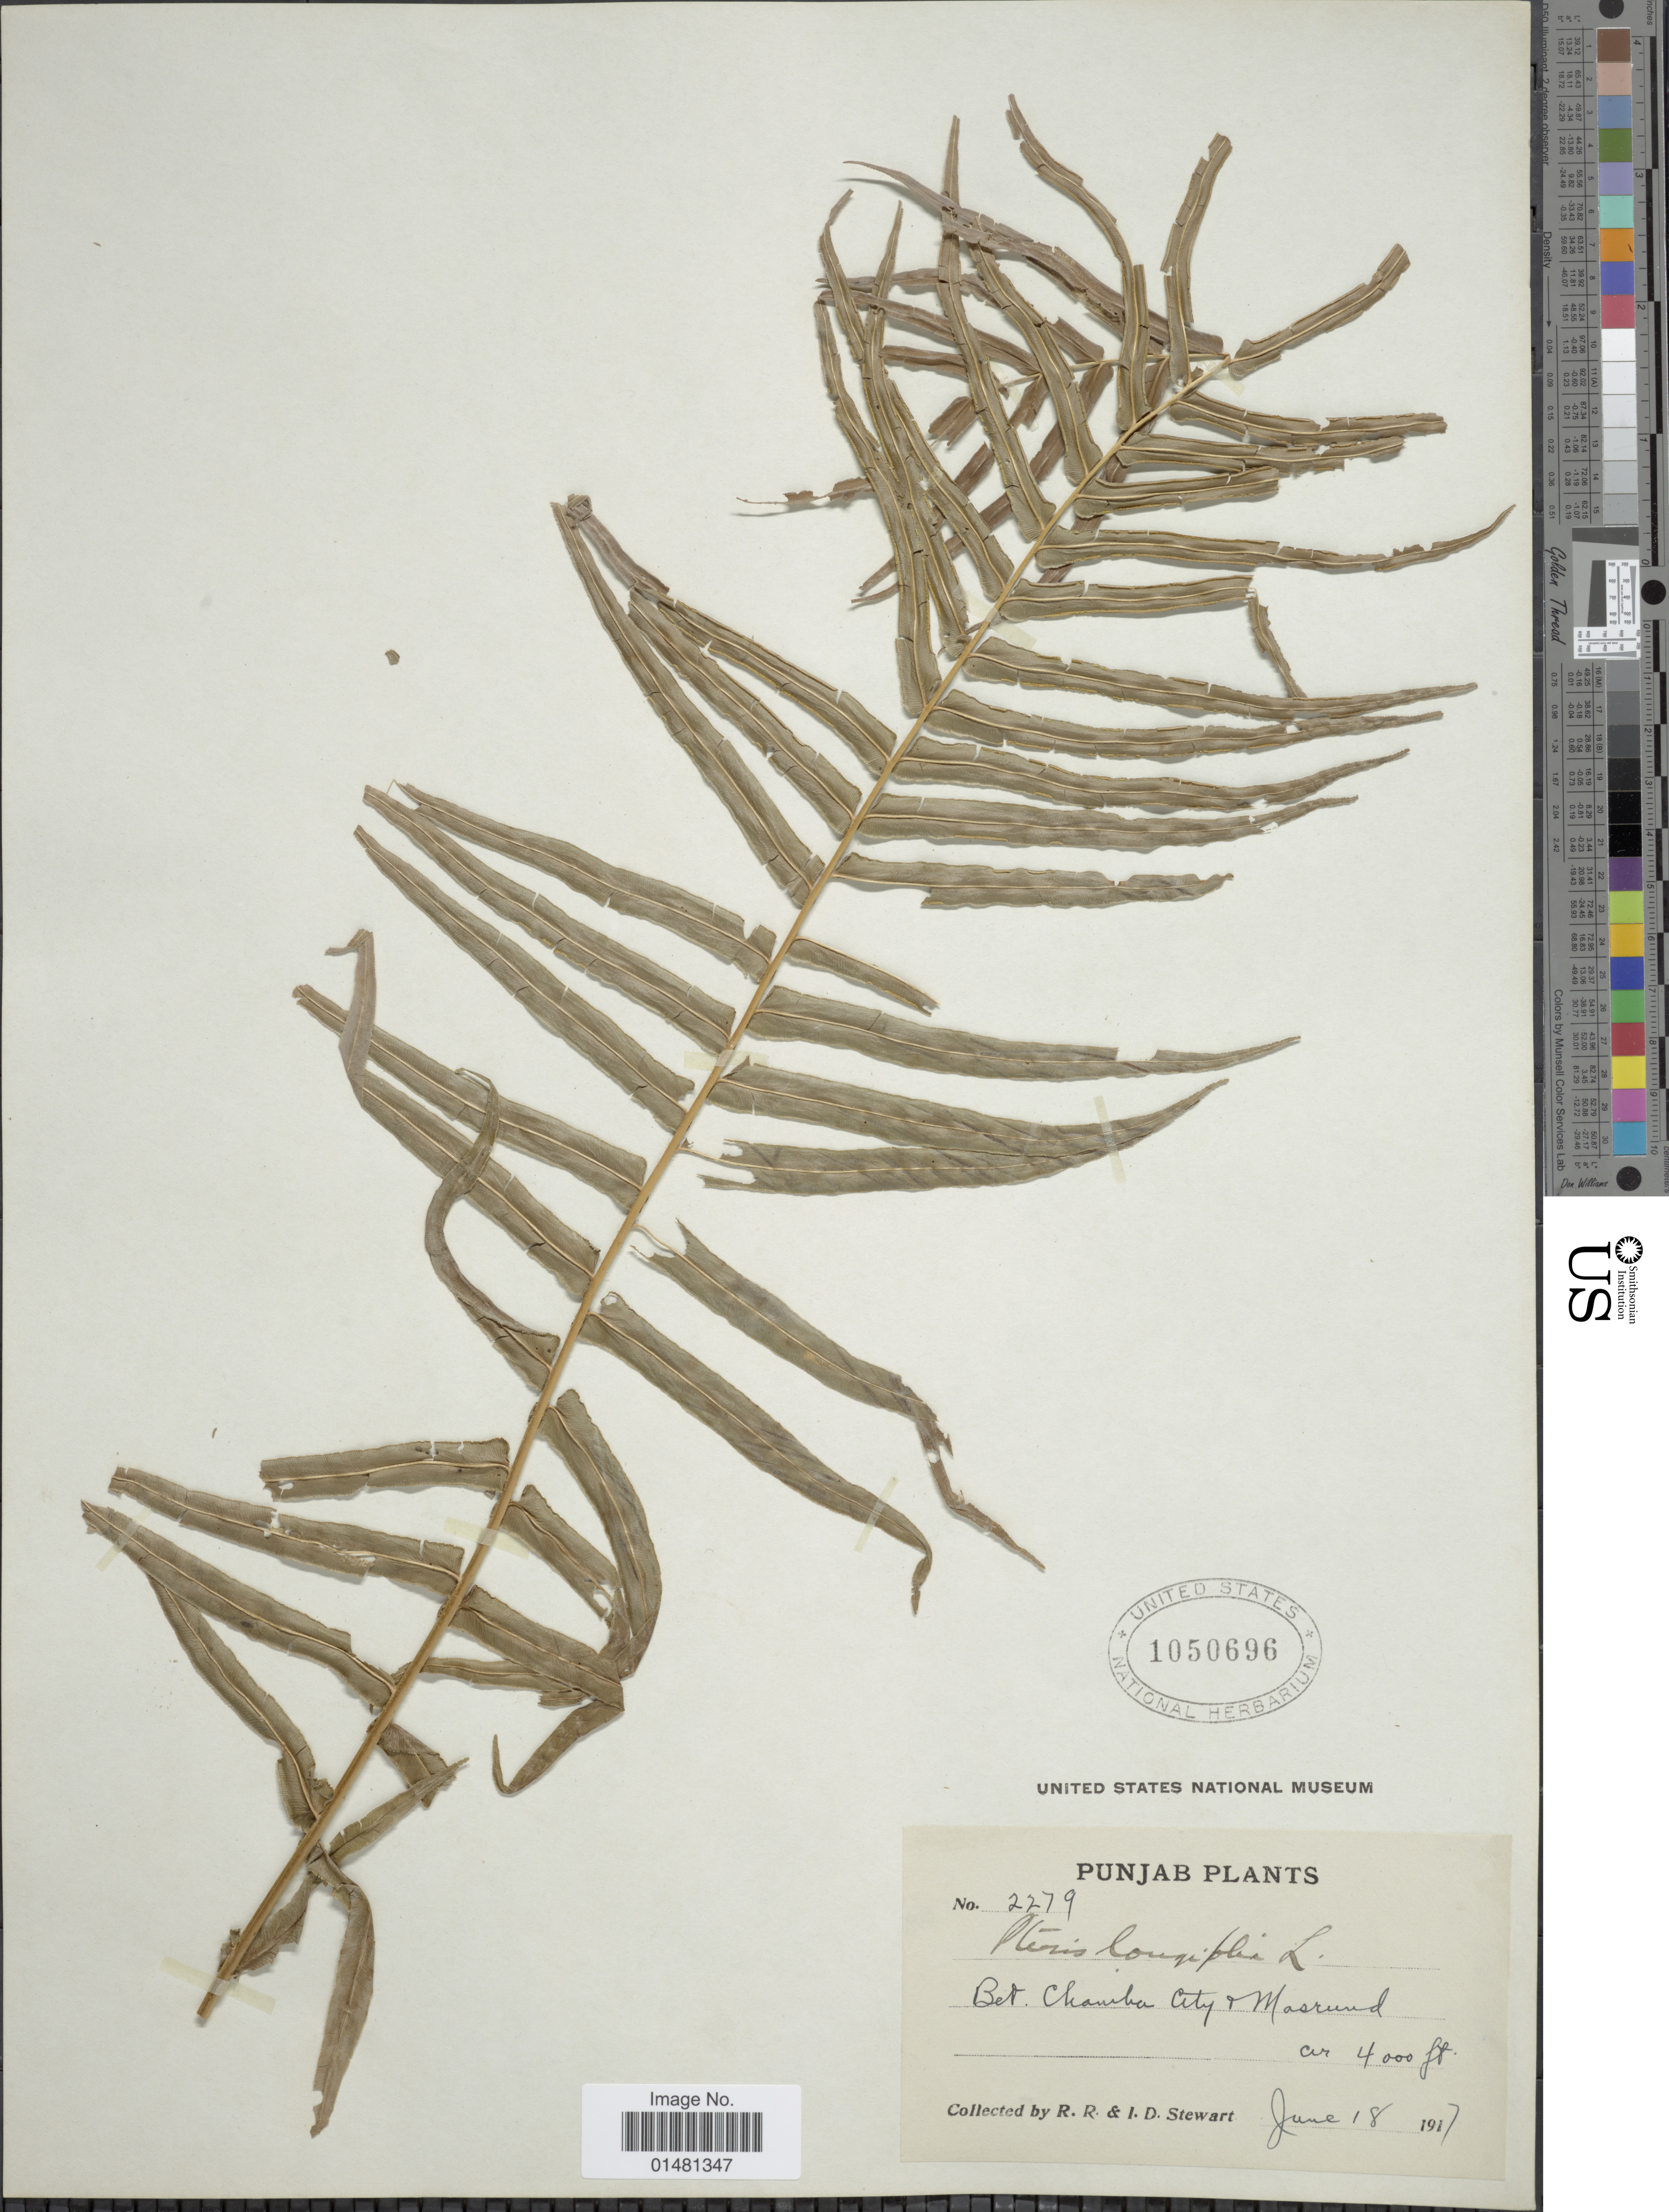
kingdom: Plantae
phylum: Tracheophyta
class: Polypodiopsida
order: Polypodiales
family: Pteridaceae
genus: Pteris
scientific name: Pteris vittata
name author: L.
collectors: R. R. Stewart & I. Stewart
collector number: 2279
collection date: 1917-06-18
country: India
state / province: Punjab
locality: Bet. Chamba City + Masrund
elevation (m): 1219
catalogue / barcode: US 1050696